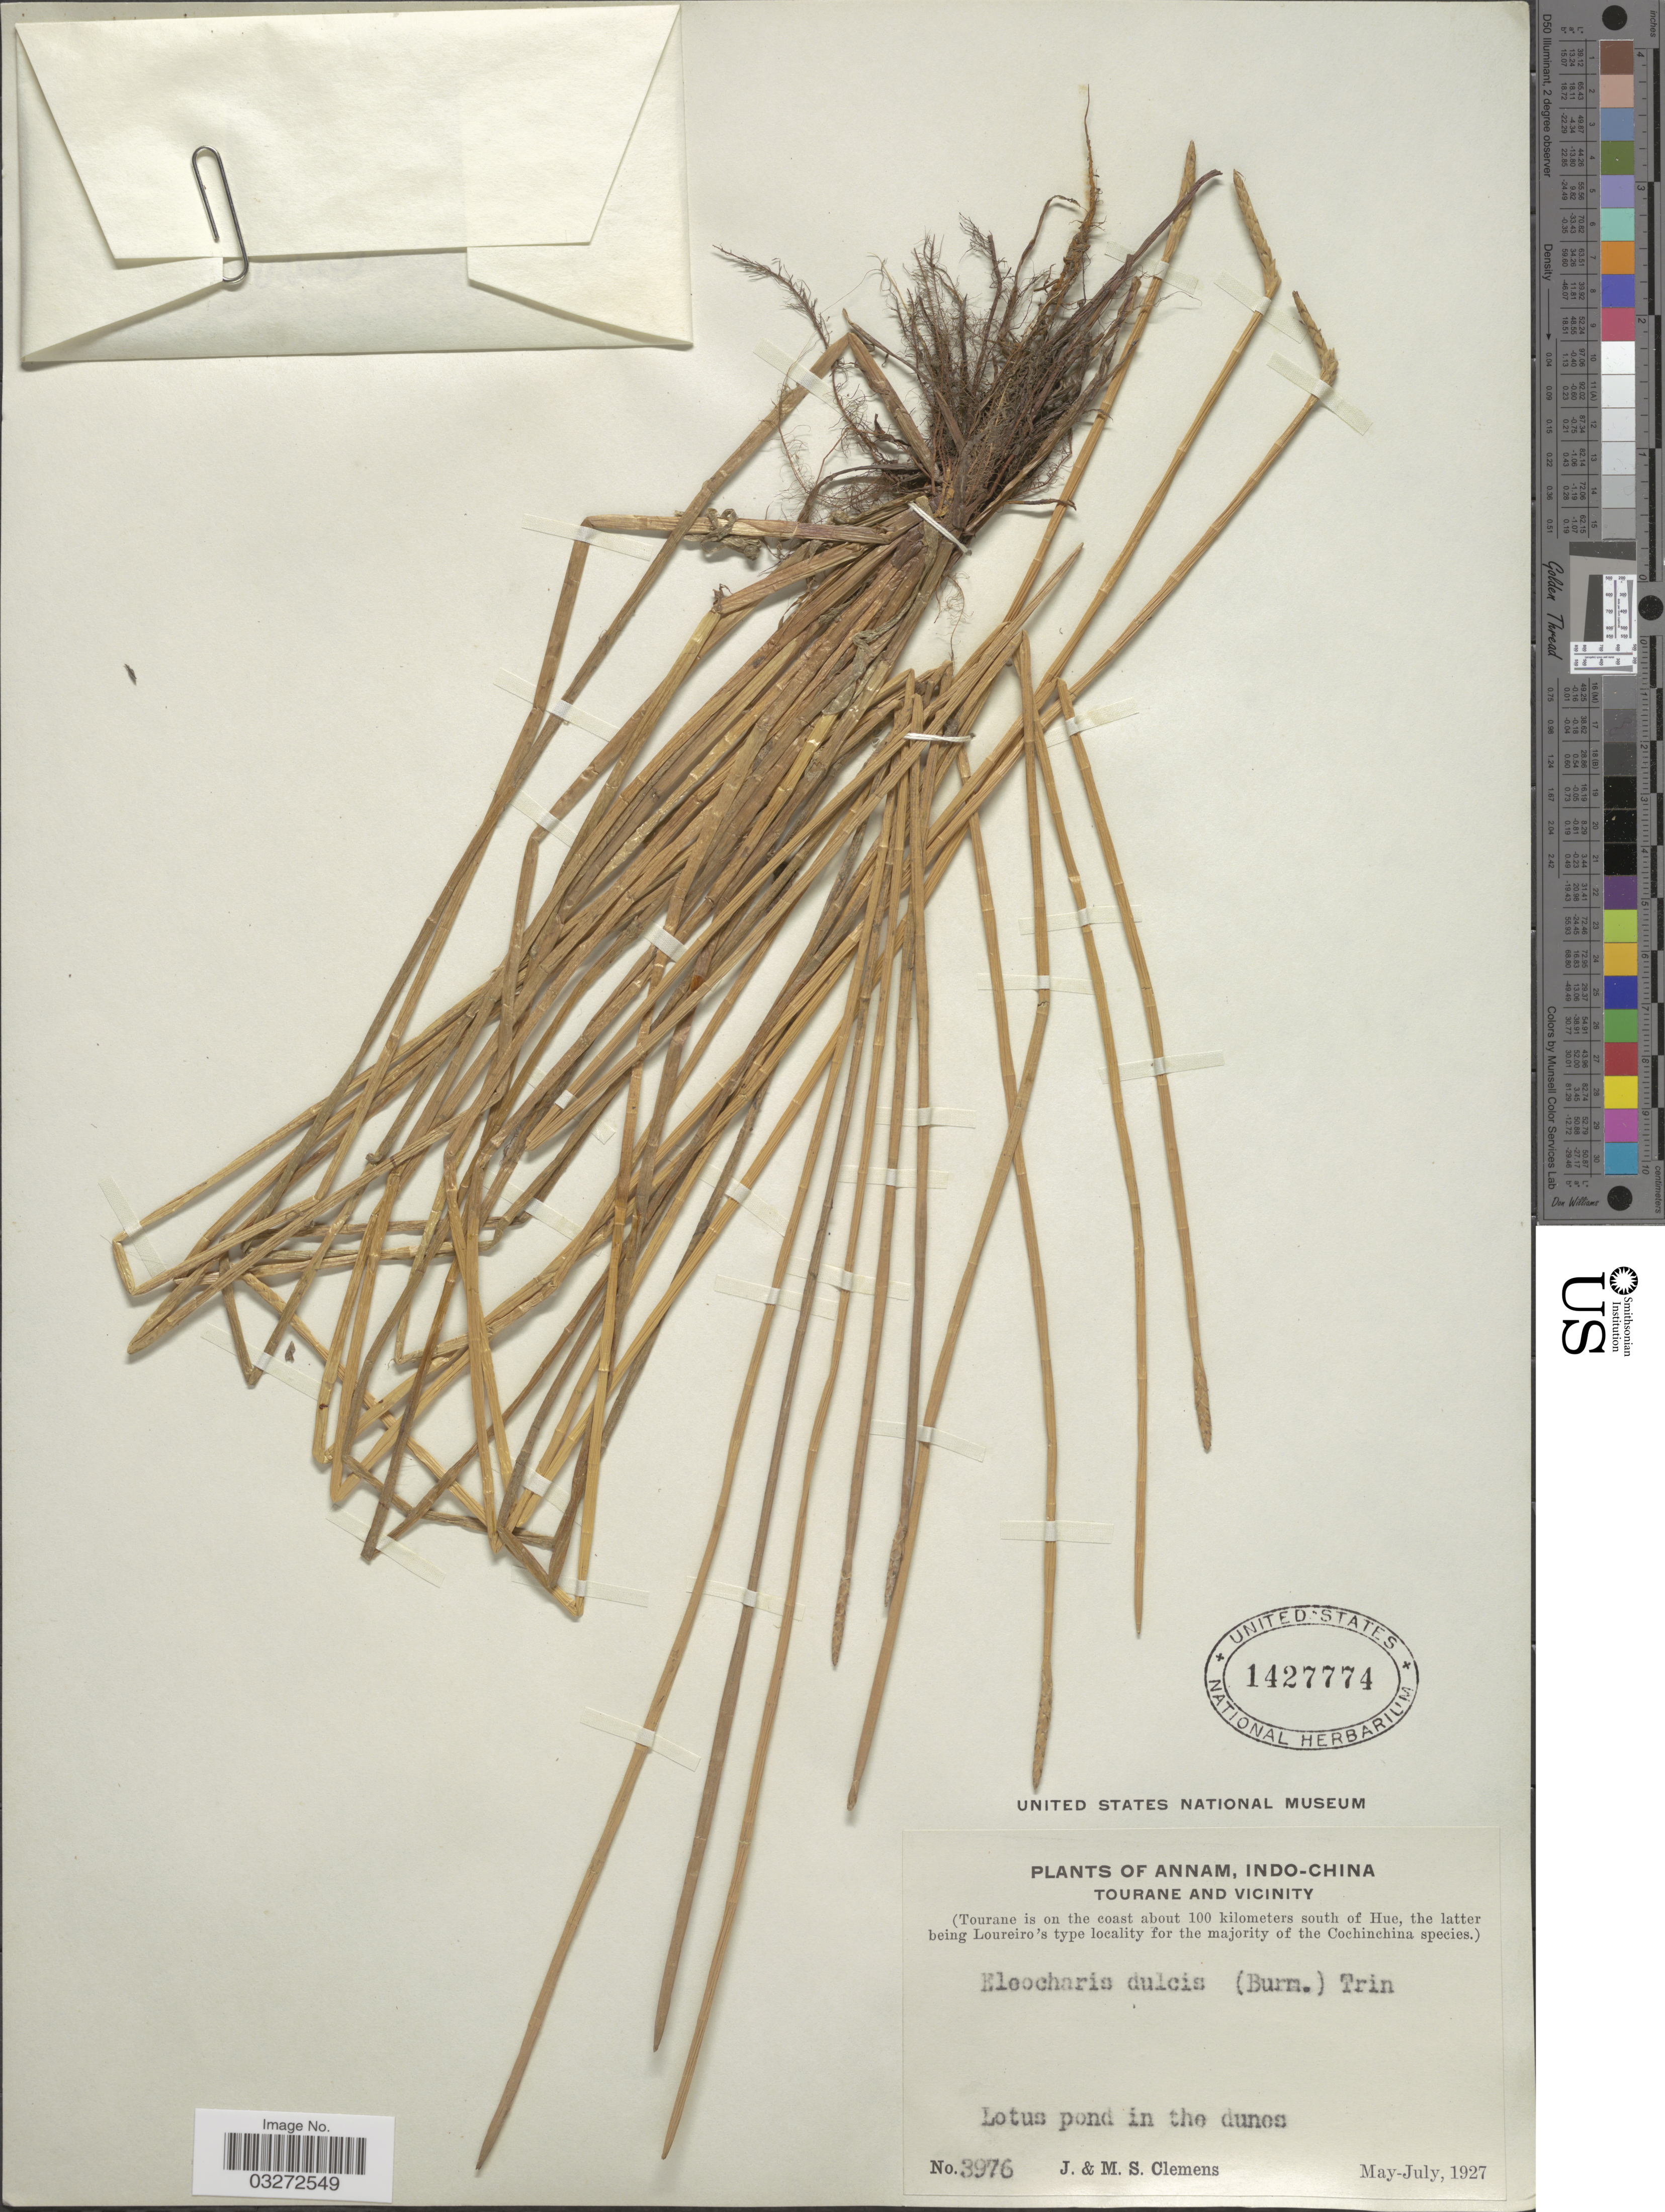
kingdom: Plantae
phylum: Tracheophyta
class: Liliopsida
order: Poales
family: Cyperaceae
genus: Eleocharis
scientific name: Eleocharis dulcis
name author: (Burm. f.) Trin. ex Hensch.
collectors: J. Clemens & M. S. Clemens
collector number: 3976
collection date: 1927-05/1927-07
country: Vietnam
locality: Annam, Indo-China. Tourane and vicinity. (Tourane is on the coast about 100 kilometers south of Hue).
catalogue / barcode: US 1427774